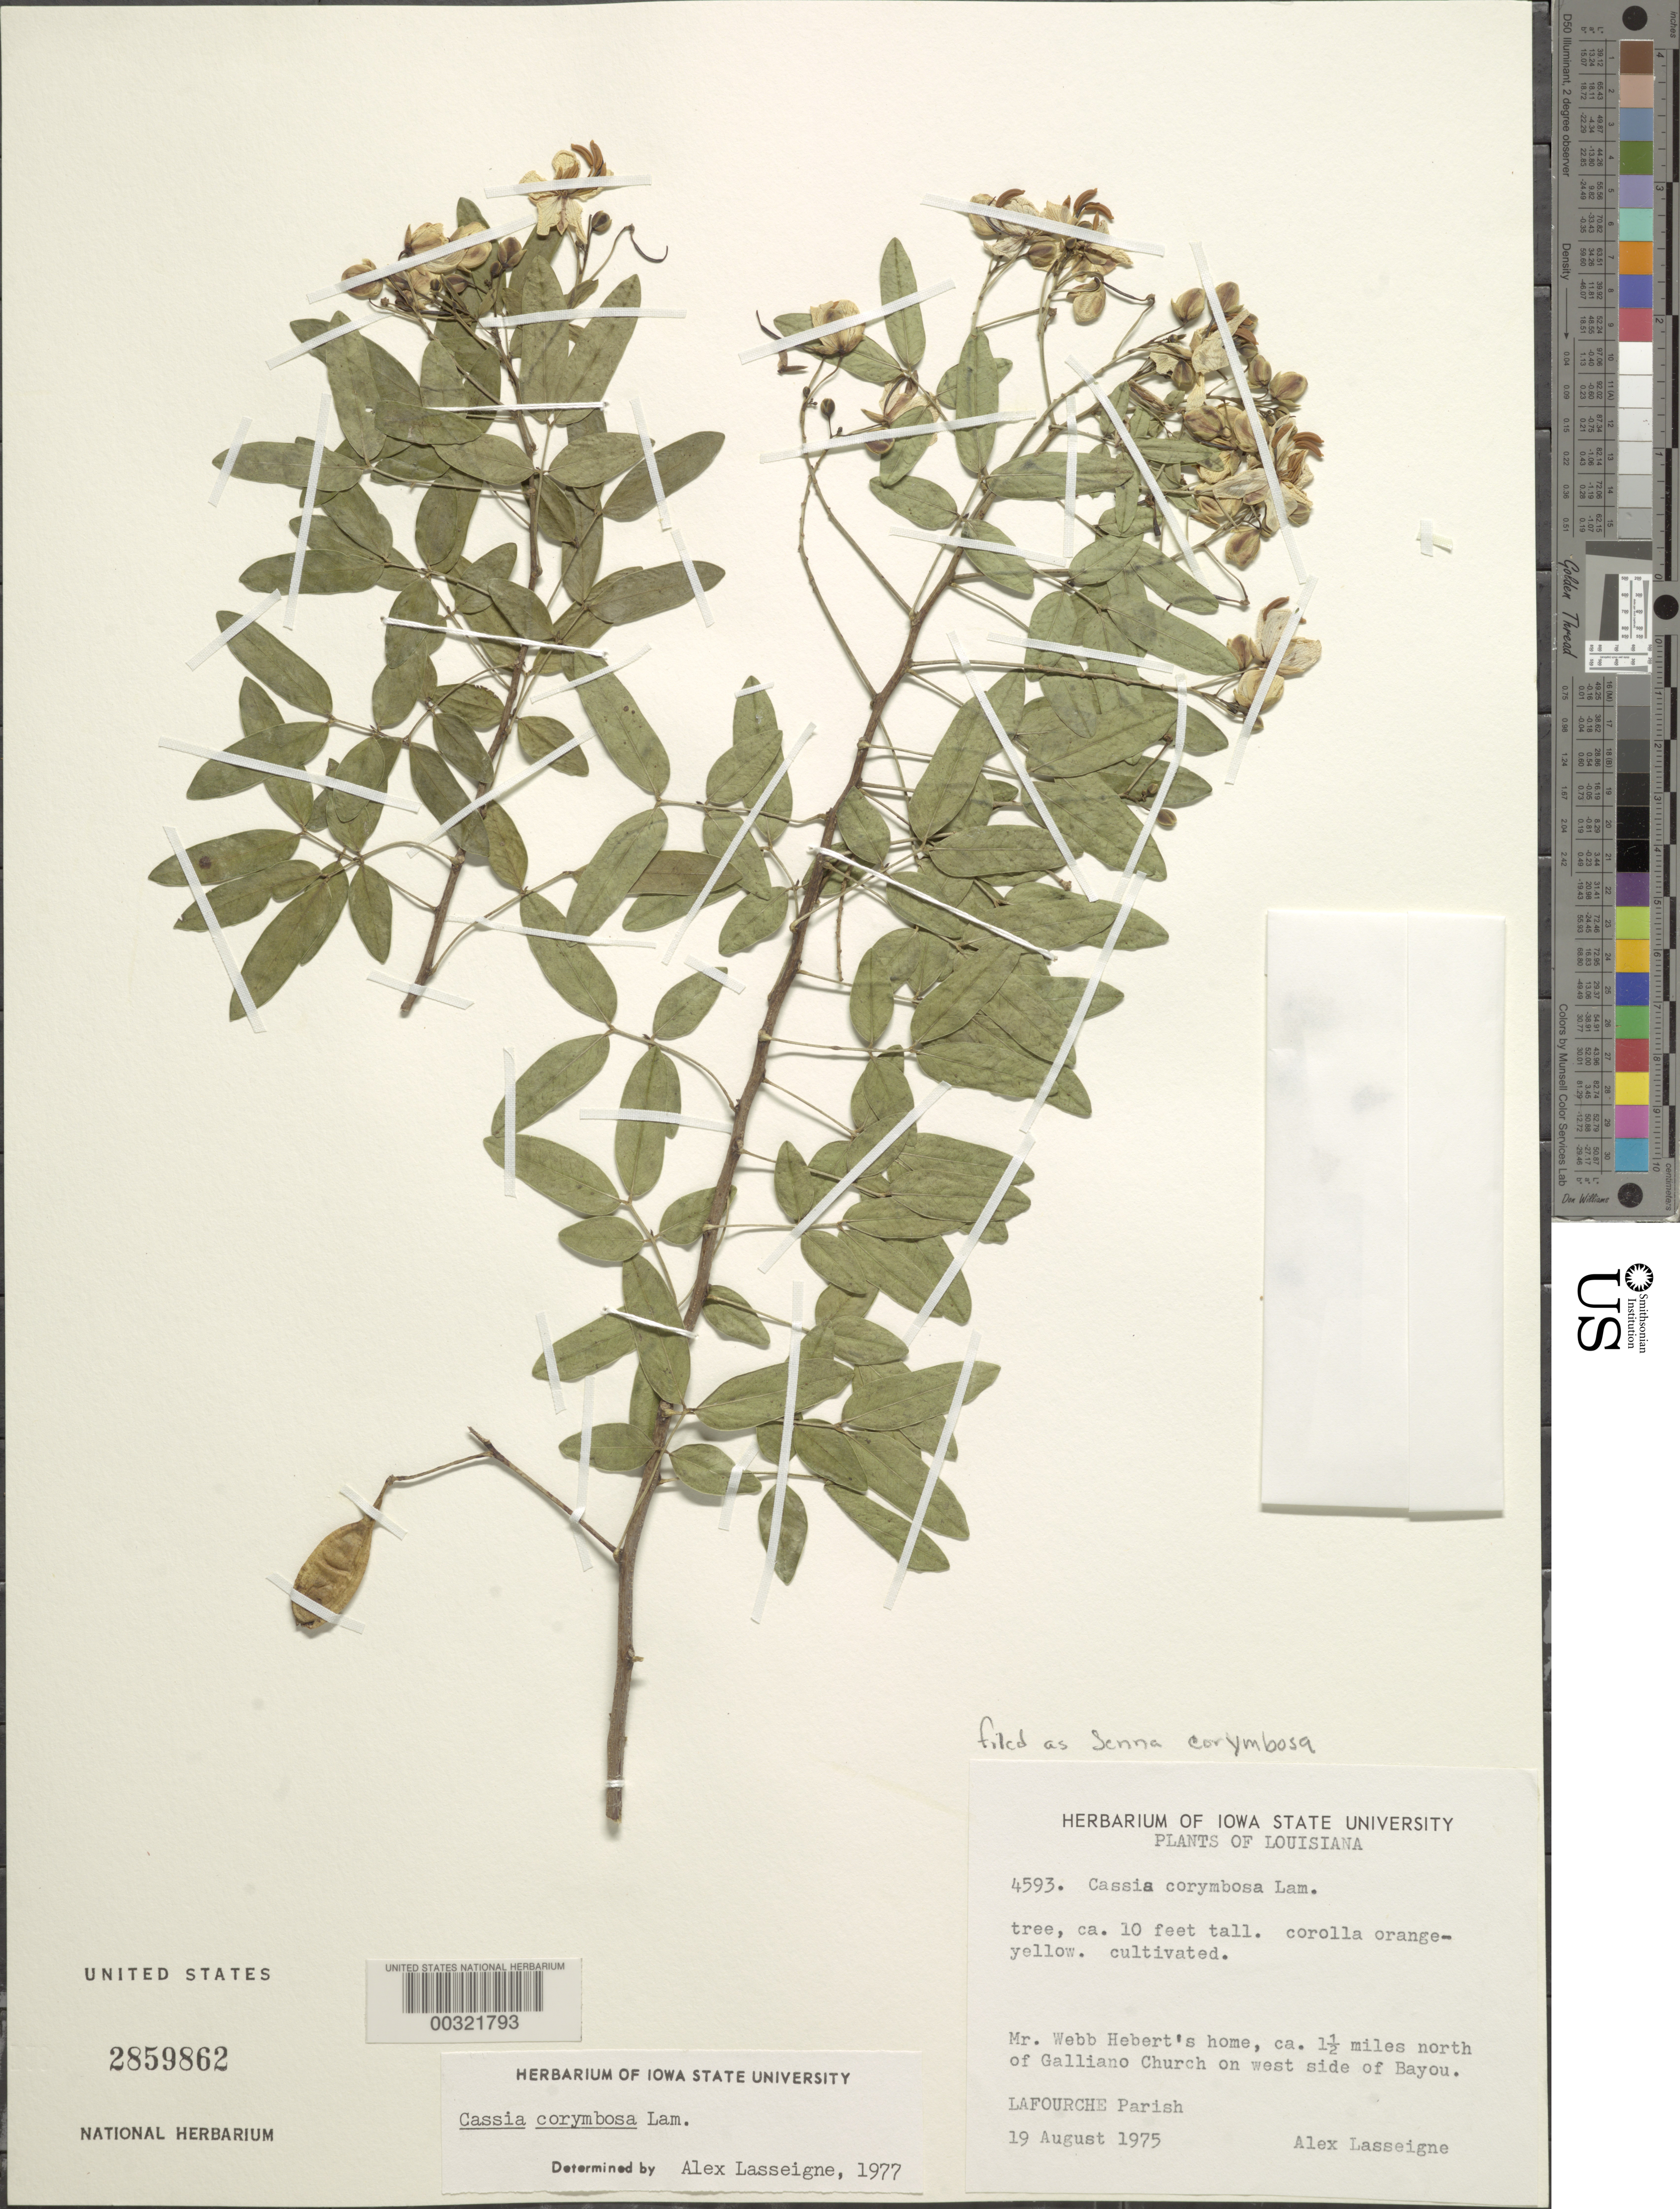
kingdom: Plantae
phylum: Tracheophyta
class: Magnoliopsida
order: Fabales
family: Fabaceae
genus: Senna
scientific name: Senna corymbosa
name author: (Lam.) H.S. Irwin & Barneby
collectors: A. Lasseigne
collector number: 4593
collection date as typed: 19 Aug 1975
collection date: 1975-08-19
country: United States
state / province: Louisiana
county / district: Lafourche Parish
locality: Mr. webb hebert's home, ca 1.5 mi n of galliano church on w side of bayou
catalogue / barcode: US 2859862